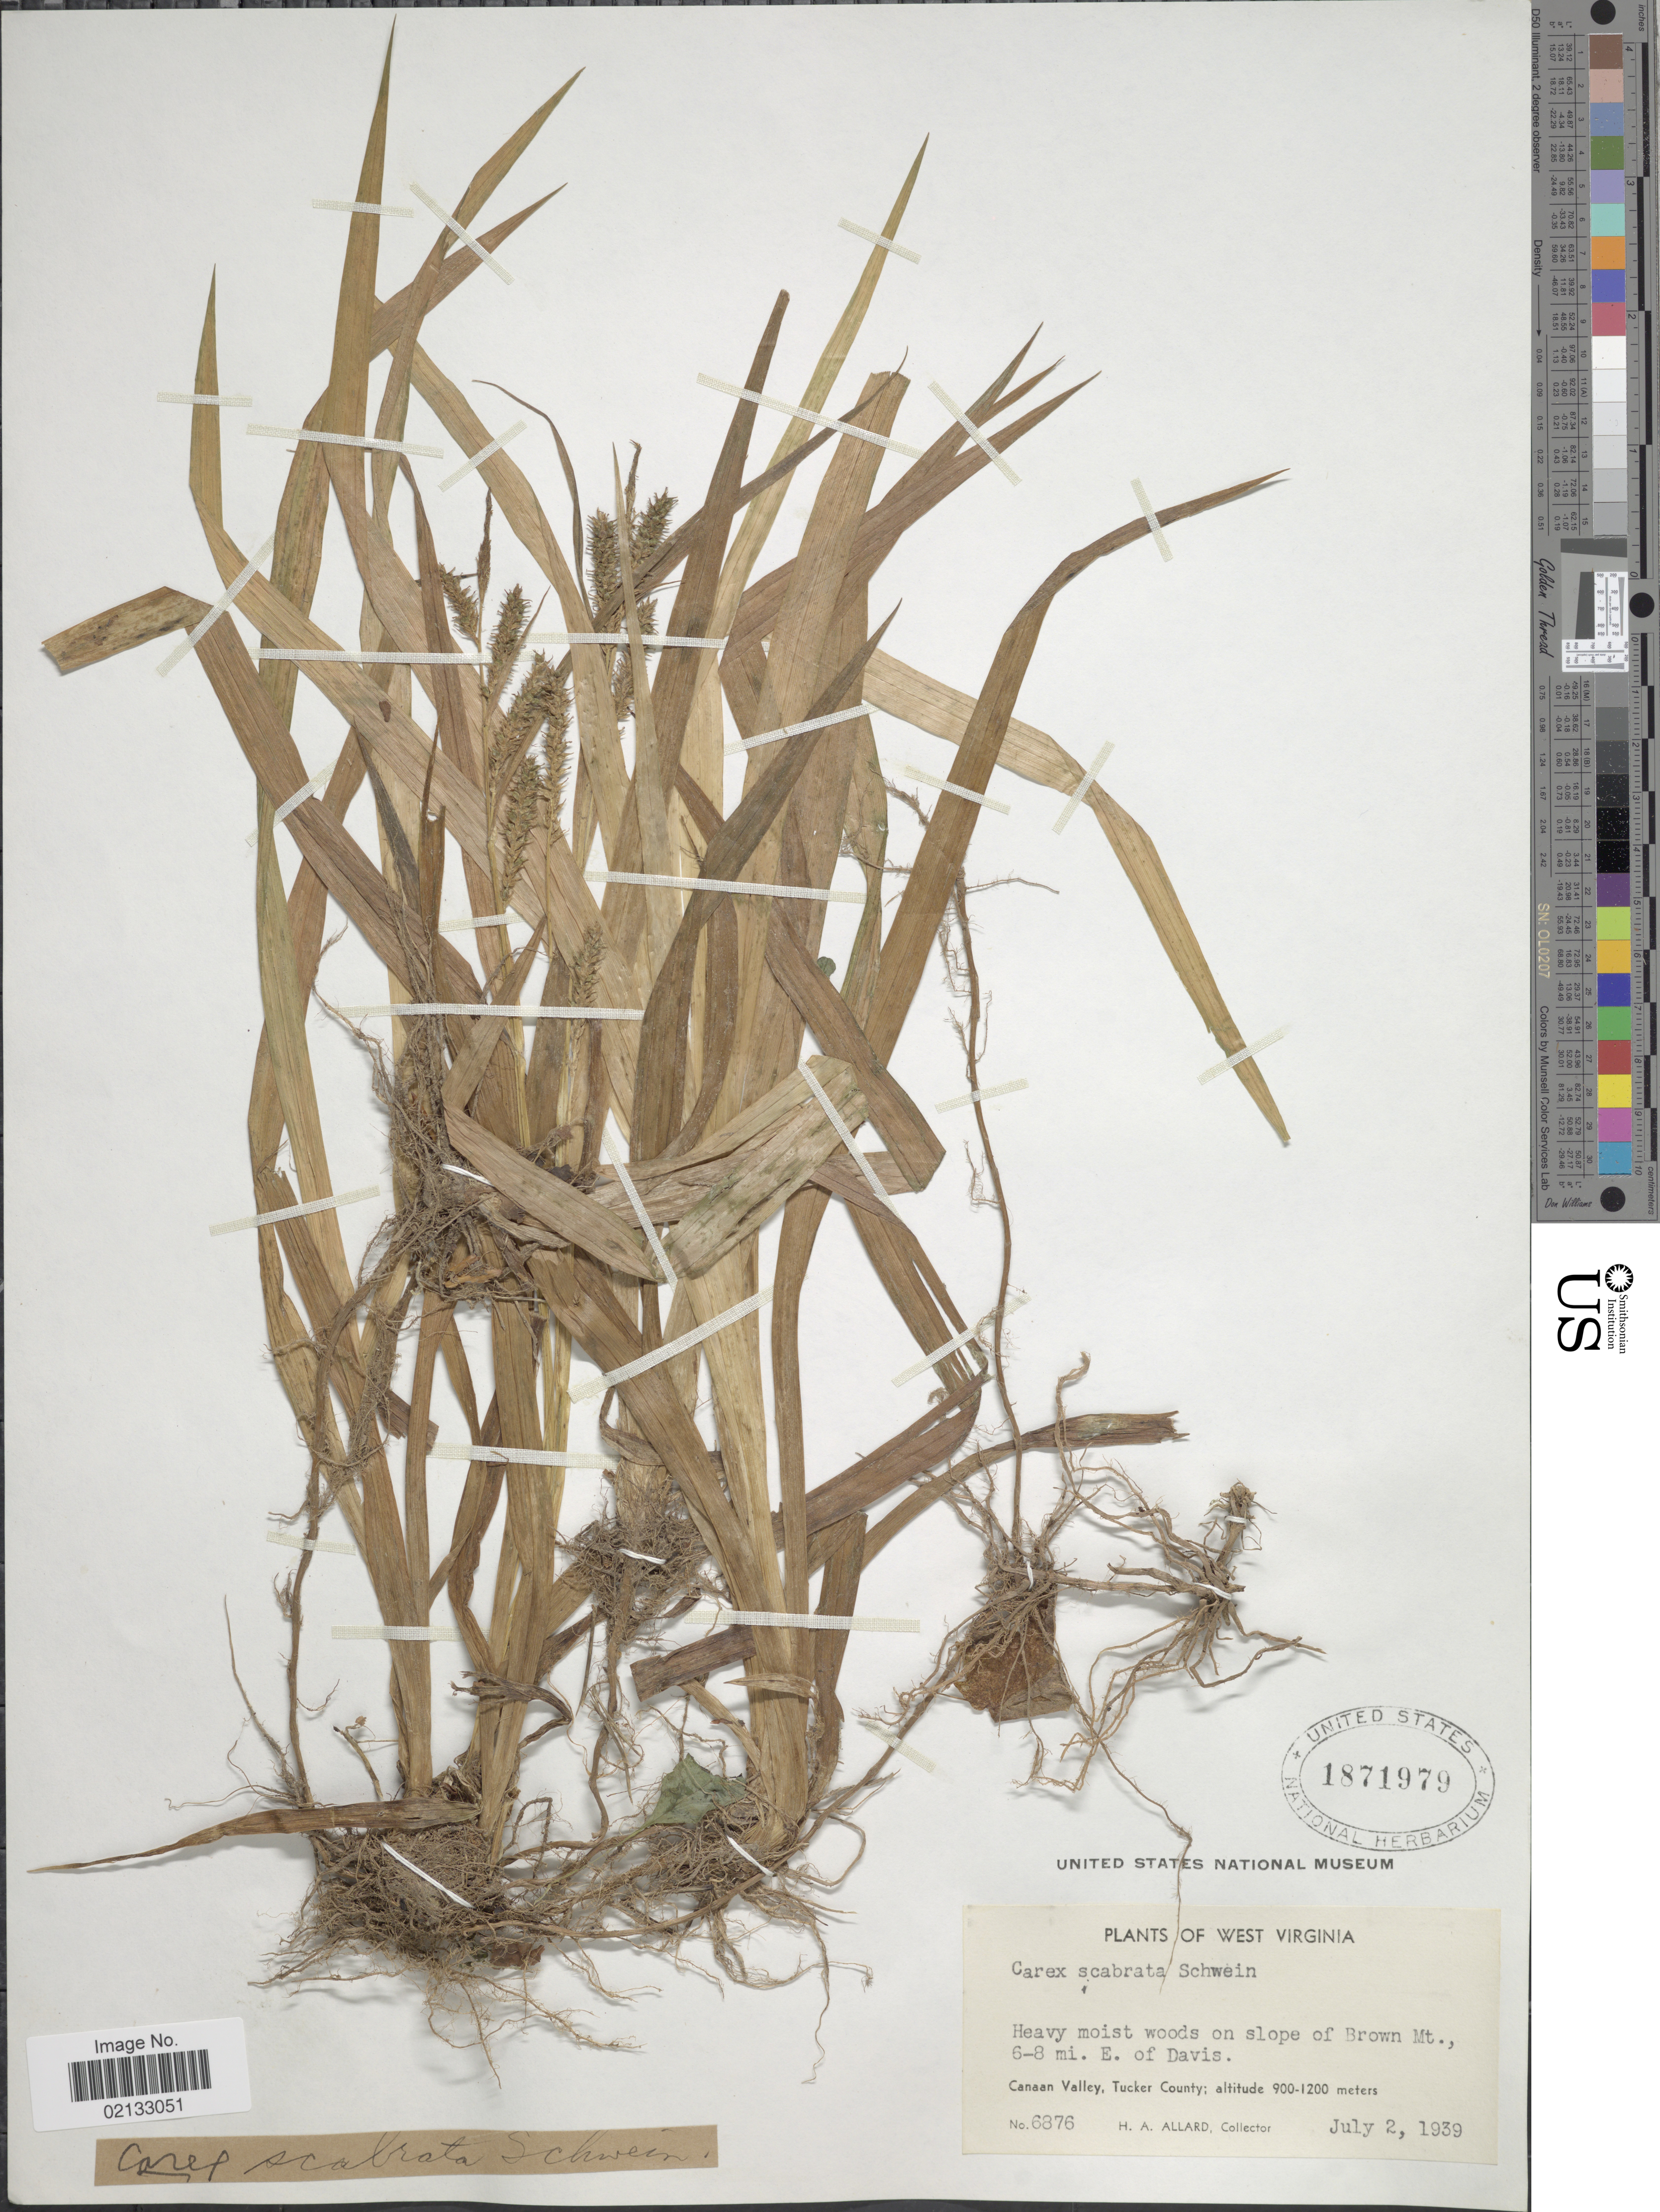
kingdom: Plantae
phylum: Tracheophyta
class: Liliopsida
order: Poales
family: Cyperaceae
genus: Carex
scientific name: Carex scabrata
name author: Schwein.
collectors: H. A. Allard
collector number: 6876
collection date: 1939-07-02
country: United States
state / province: West Virginia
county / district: Tucker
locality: Heavy moist woods on slope of Brown mt., 6-8 mi. E. of Davis. Canaan Valley, Tucker County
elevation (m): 900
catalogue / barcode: US 1871979